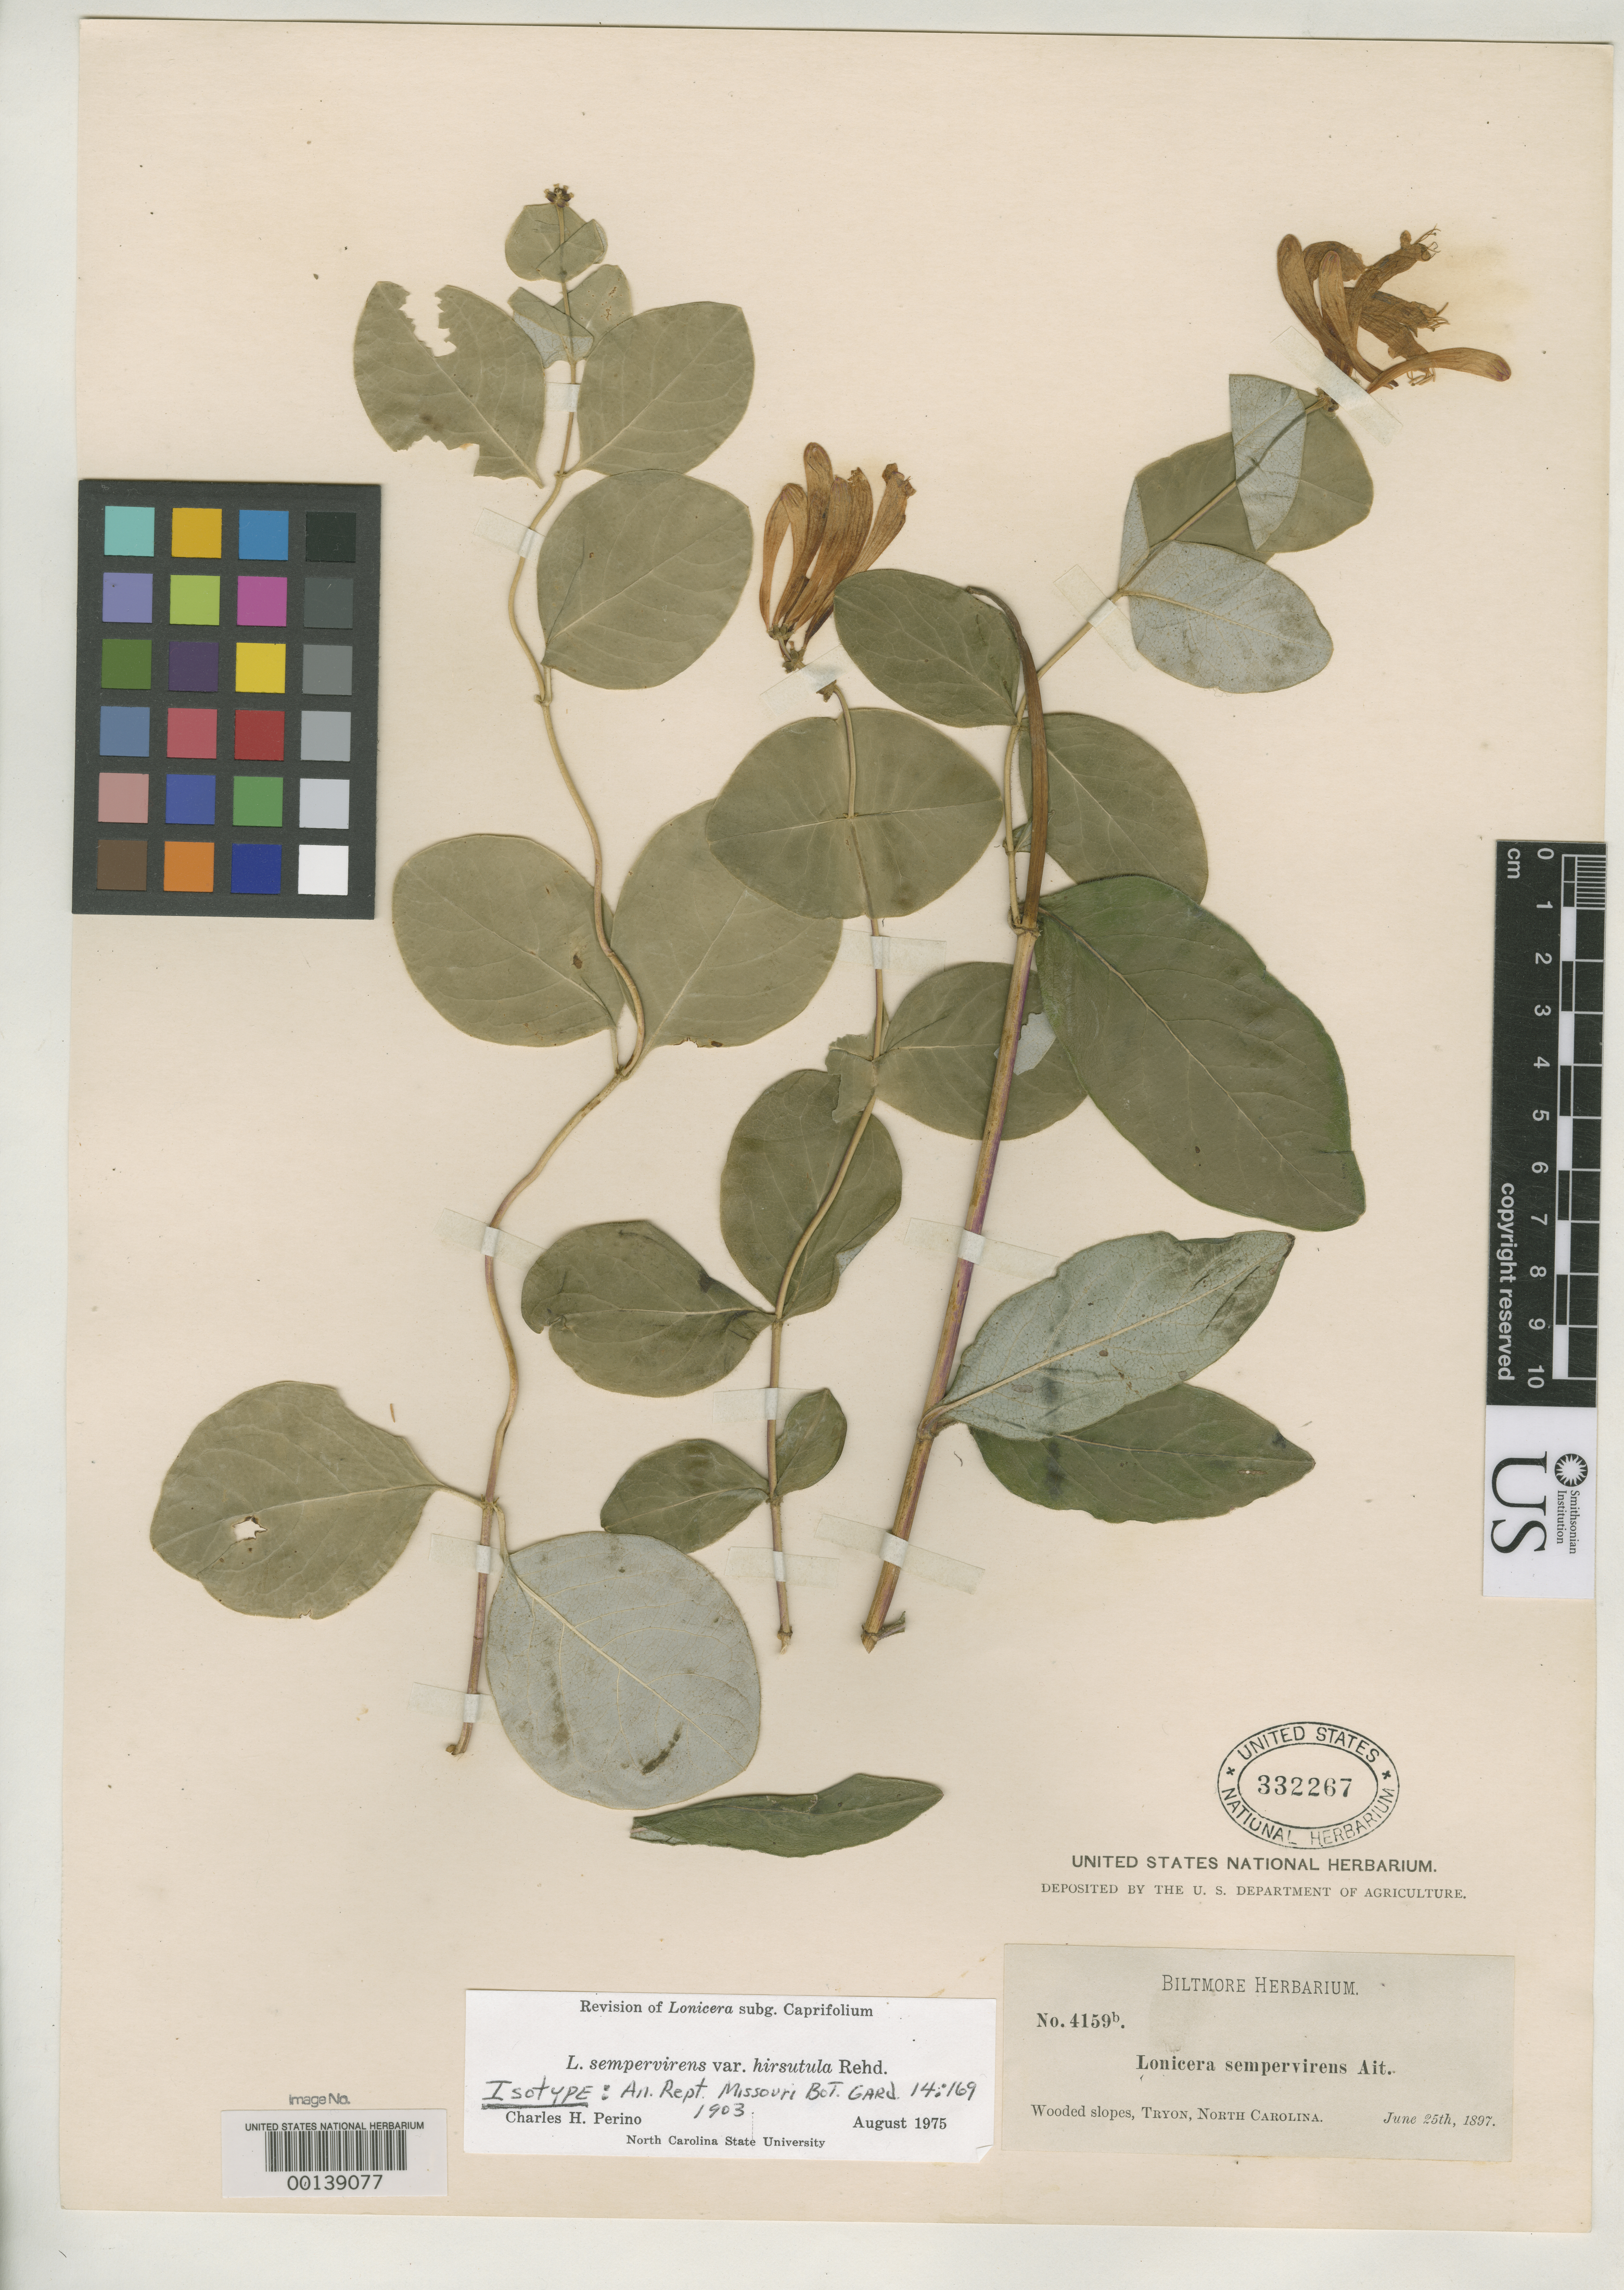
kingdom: Plantae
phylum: Tracheophyta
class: Magnoliopsida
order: Dipsacales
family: Caprifoliaceae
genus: Lonicera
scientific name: Lonicera sempervirens var. hirsutula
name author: Rehder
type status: Isotype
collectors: ex herb. Biltmore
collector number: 4159 b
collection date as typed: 25 Jun 1897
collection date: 1897-06-25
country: United States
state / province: North Carolina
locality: Tryon.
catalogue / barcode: US 332267